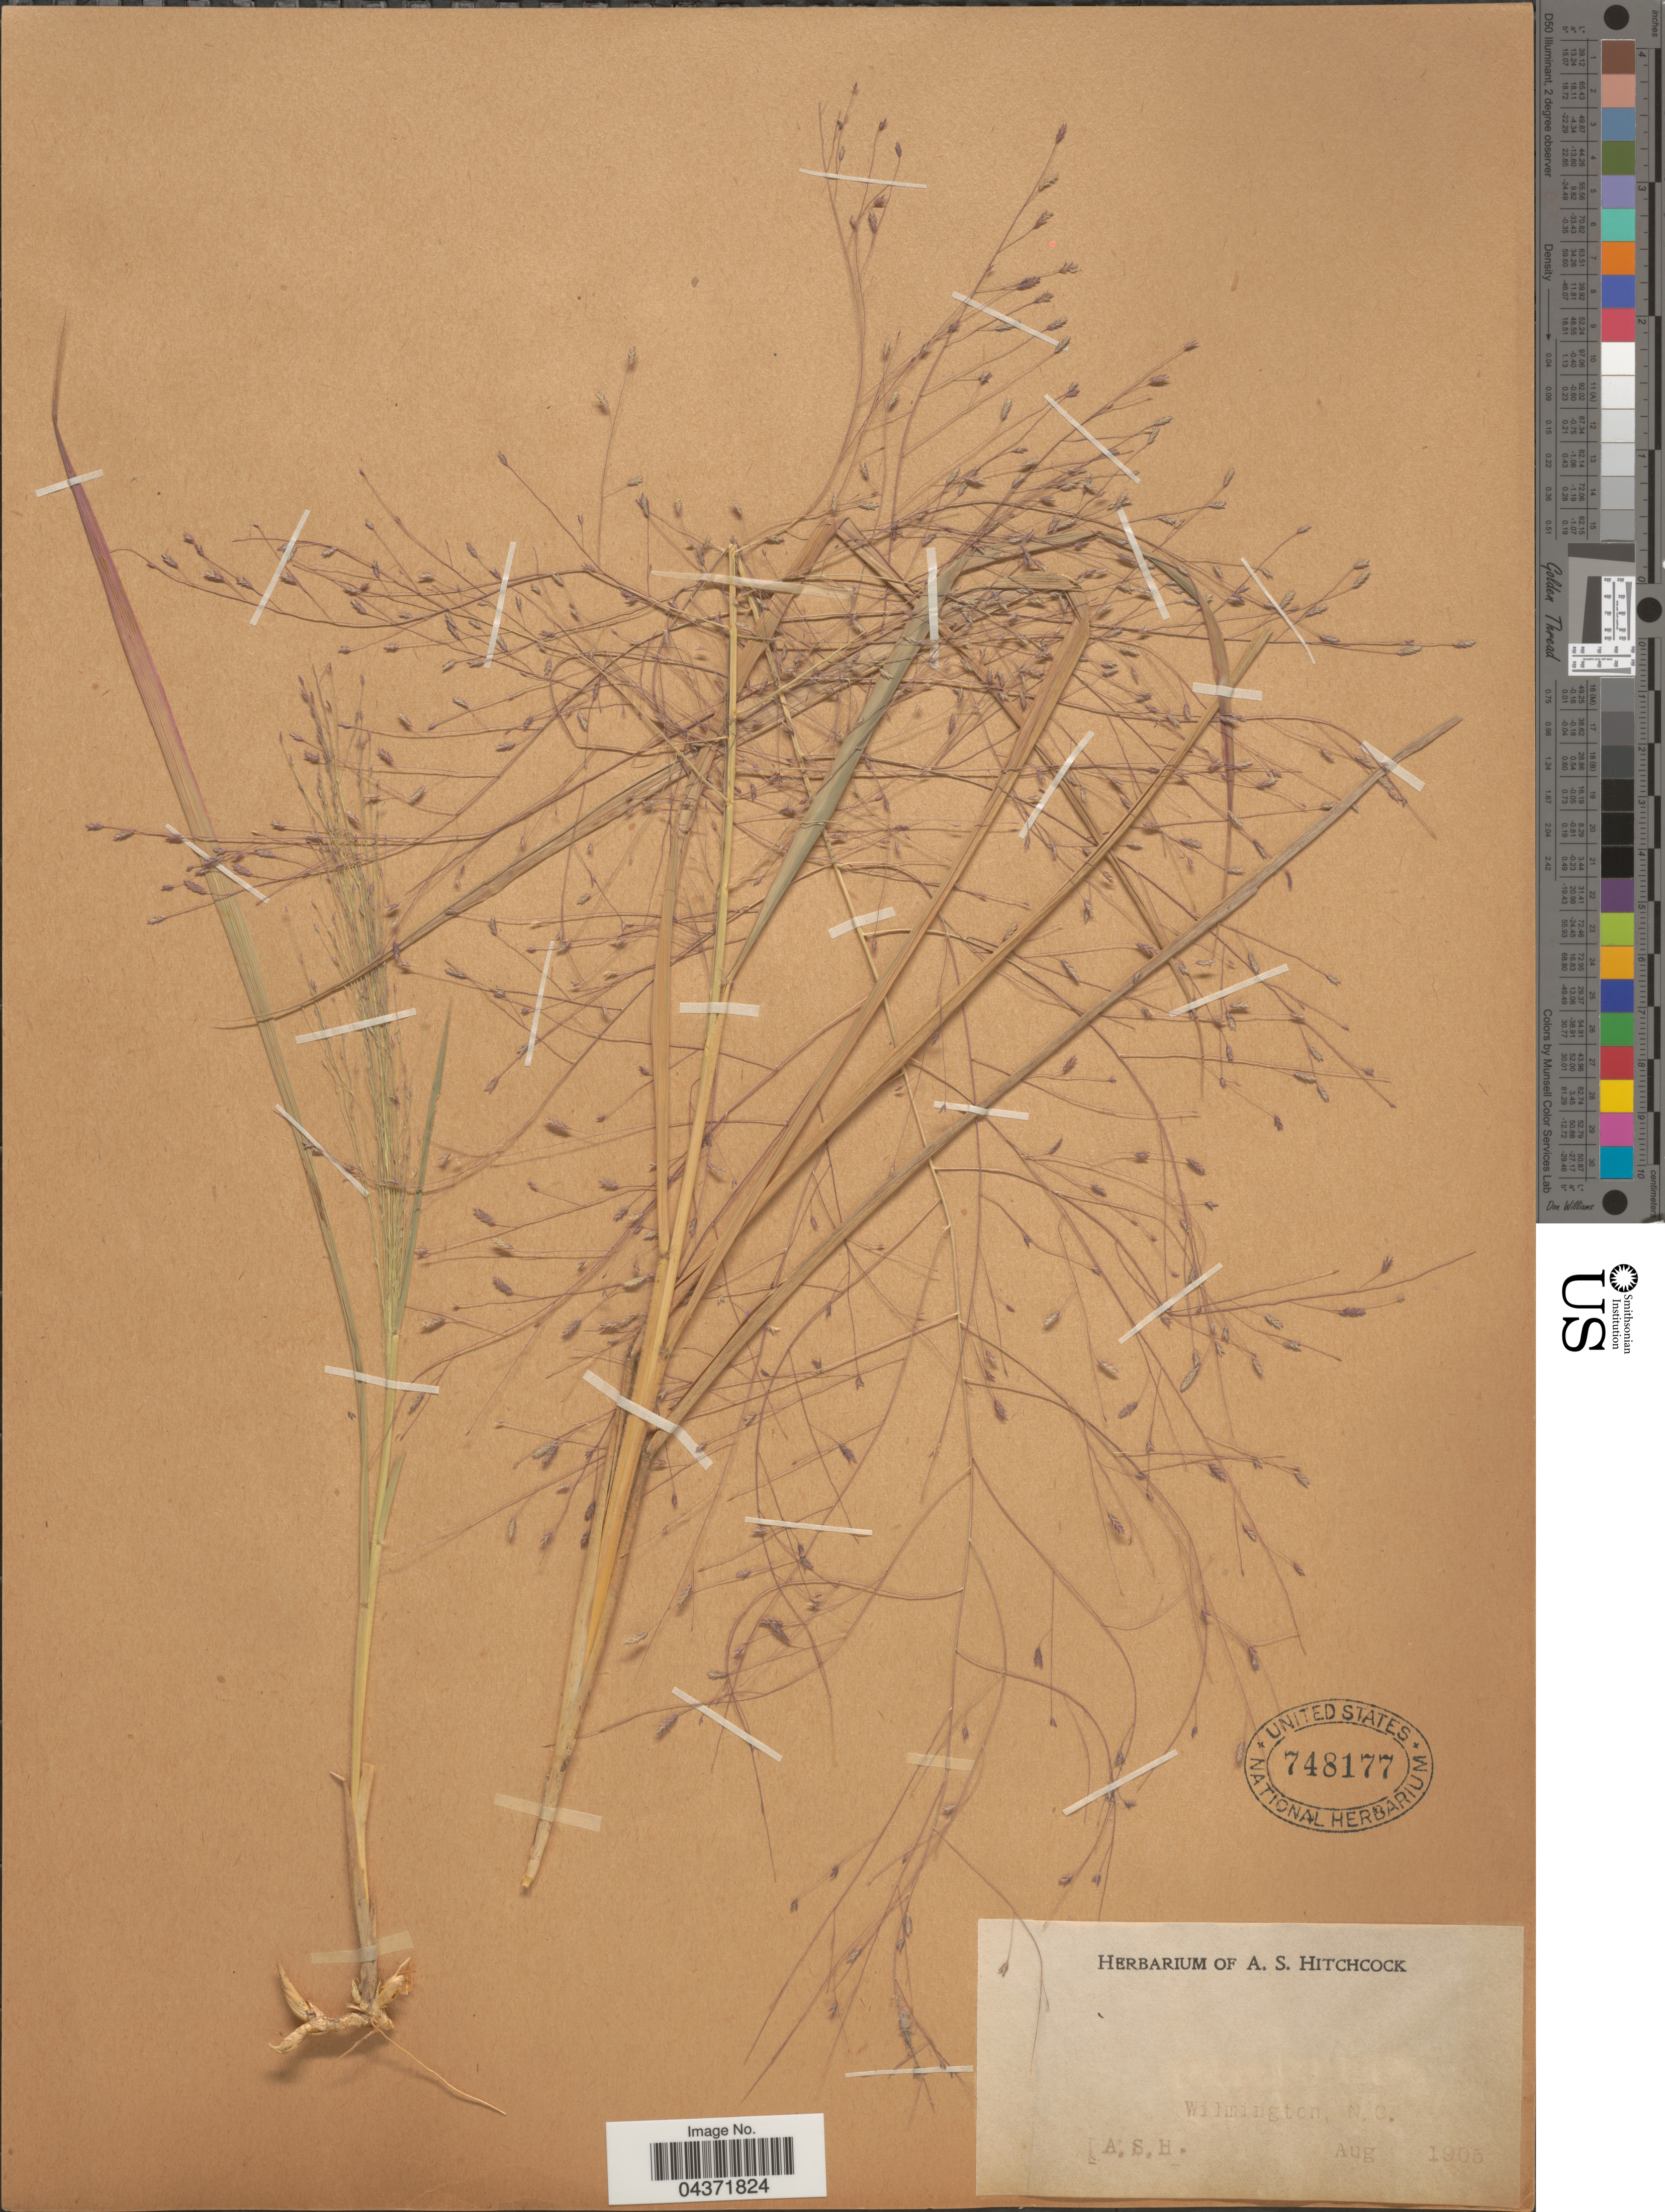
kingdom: Plantae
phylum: Tracheophyta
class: Liliopsida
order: Poales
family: Poaceae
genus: Eragrostis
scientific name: Eragrostis spectabilis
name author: (Pursh) Steud.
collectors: A. S. Hitchcock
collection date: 1905-08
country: United States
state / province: North Carolina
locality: Wilmington.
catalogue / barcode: US 748177